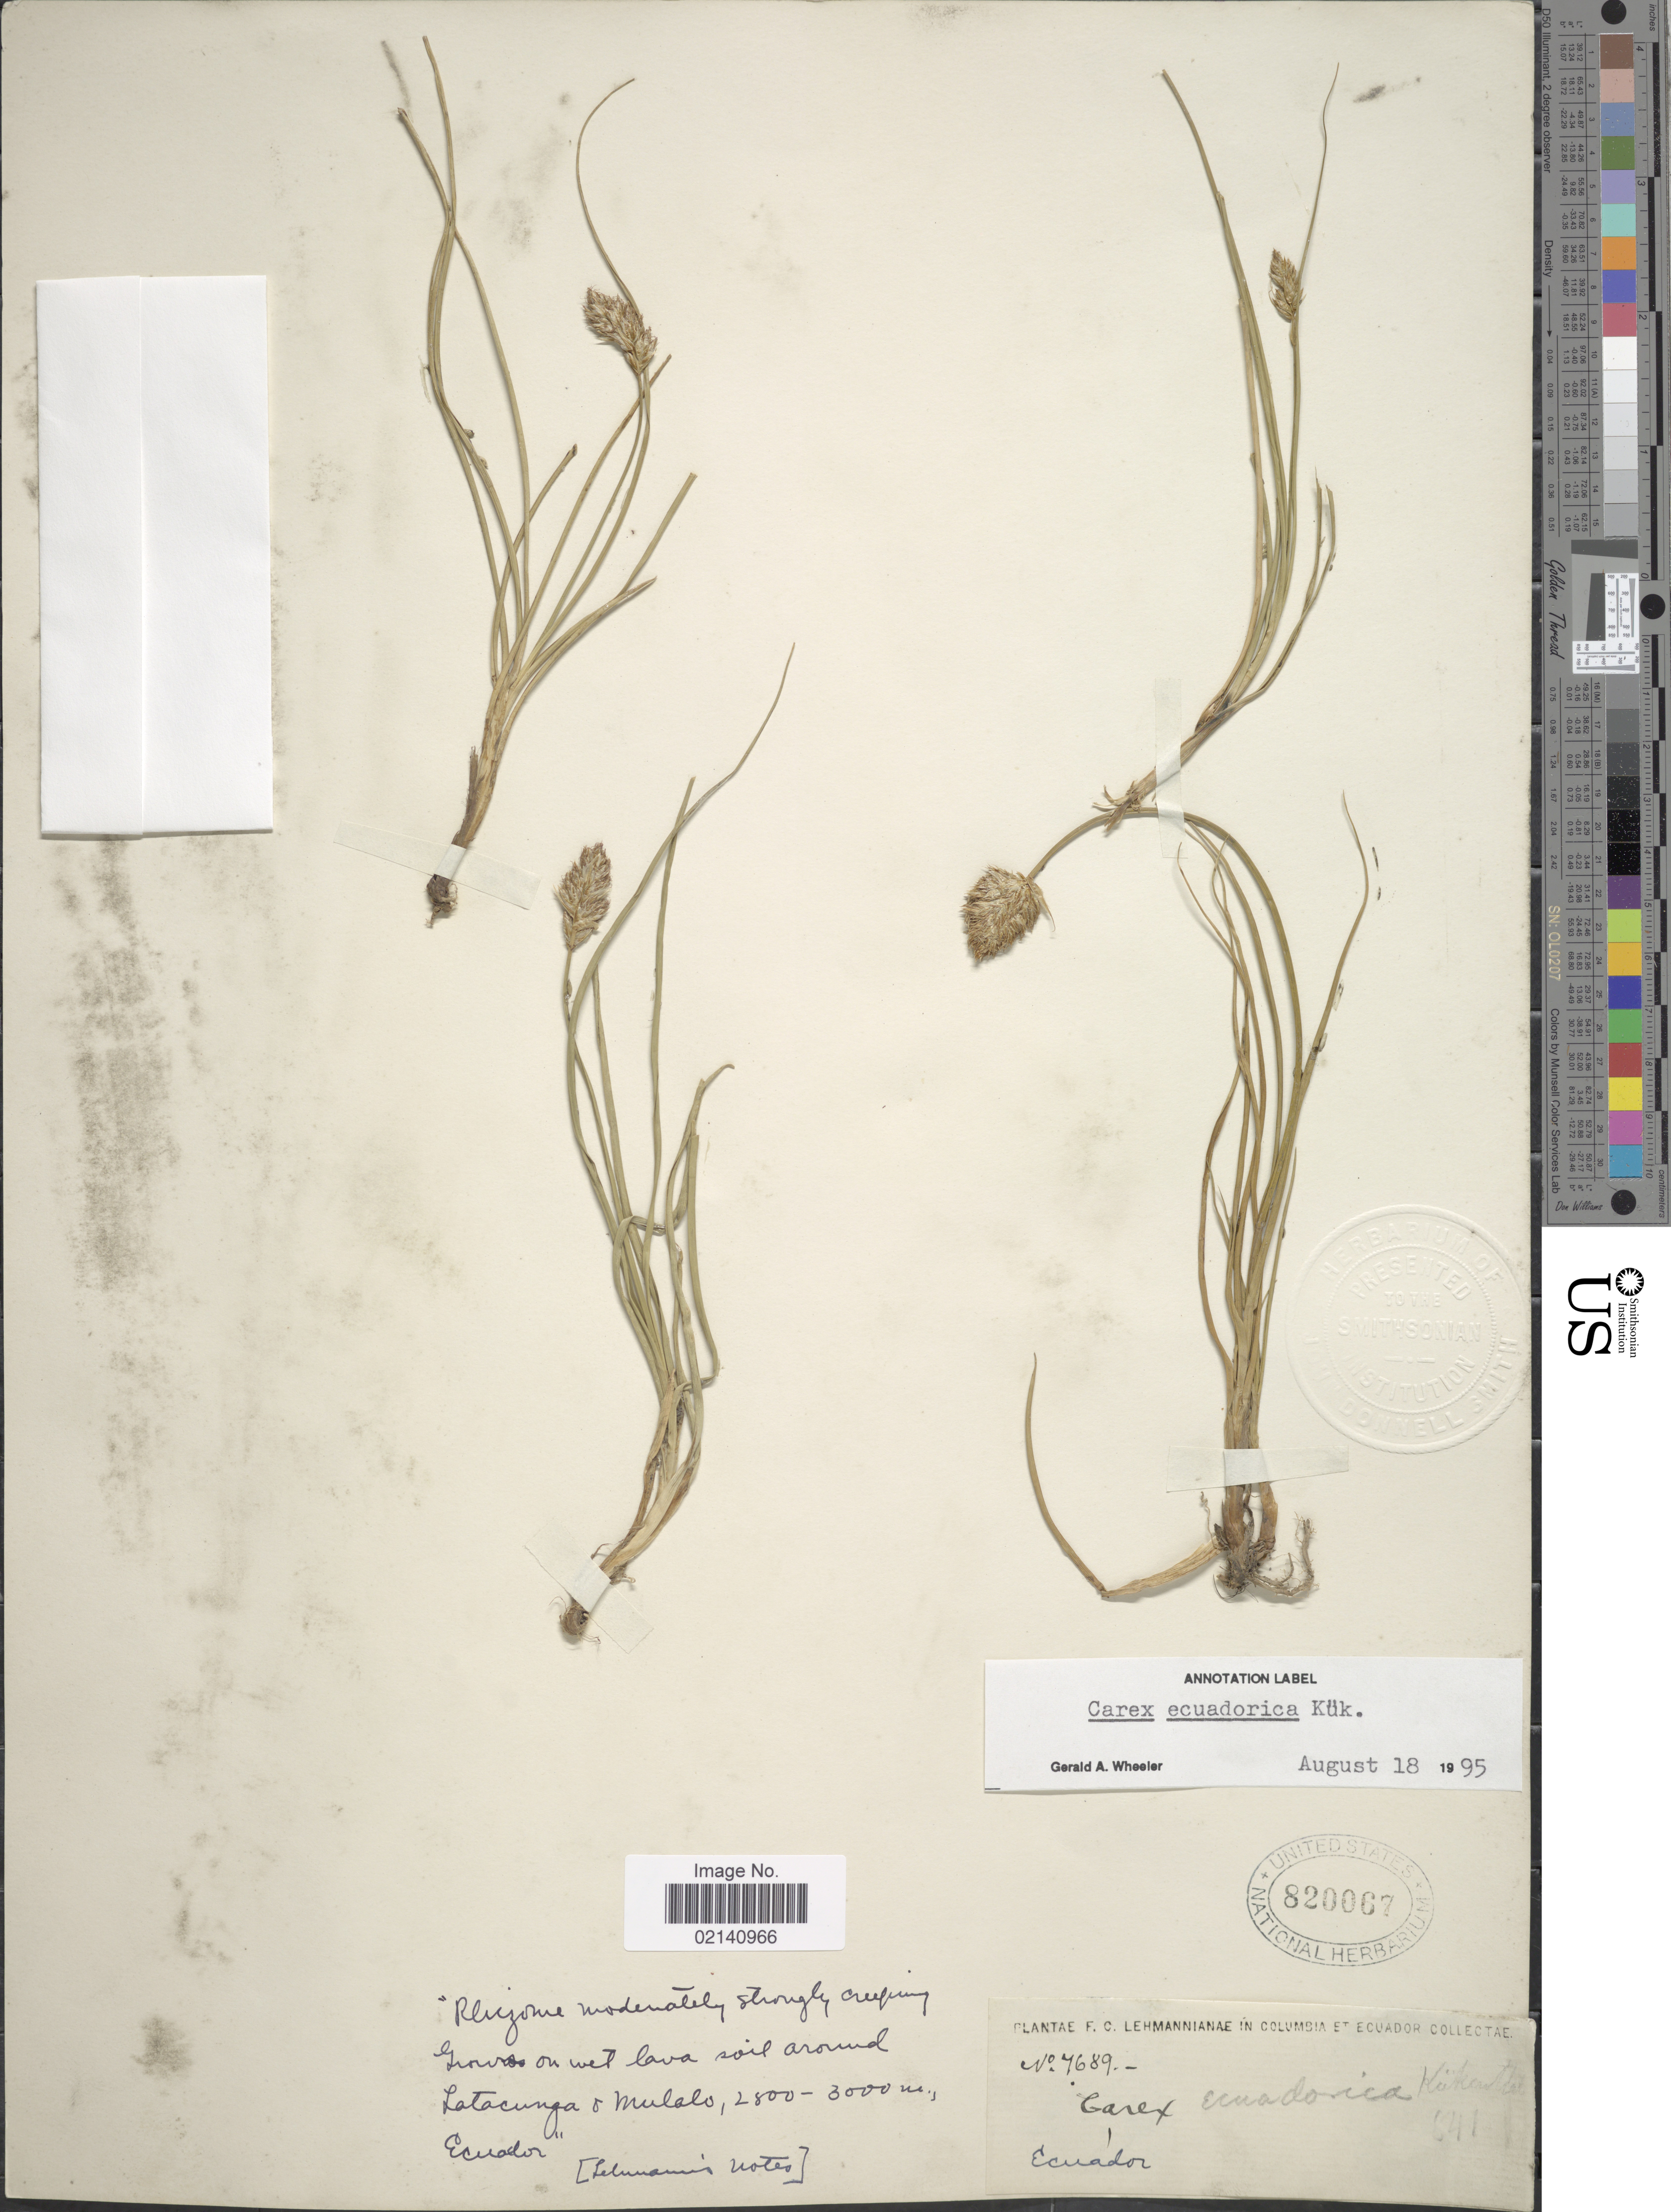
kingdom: Plantae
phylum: Tracheophyta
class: Liliopsida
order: Poales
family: Cyperaceae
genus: Carex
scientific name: Carex ecuadorica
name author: Kük.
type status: Syntype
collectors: F. C. Lehmann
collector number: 7689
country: Ecuador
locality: Latacunga & Mulalo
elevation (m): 2800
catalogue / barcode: US 820067